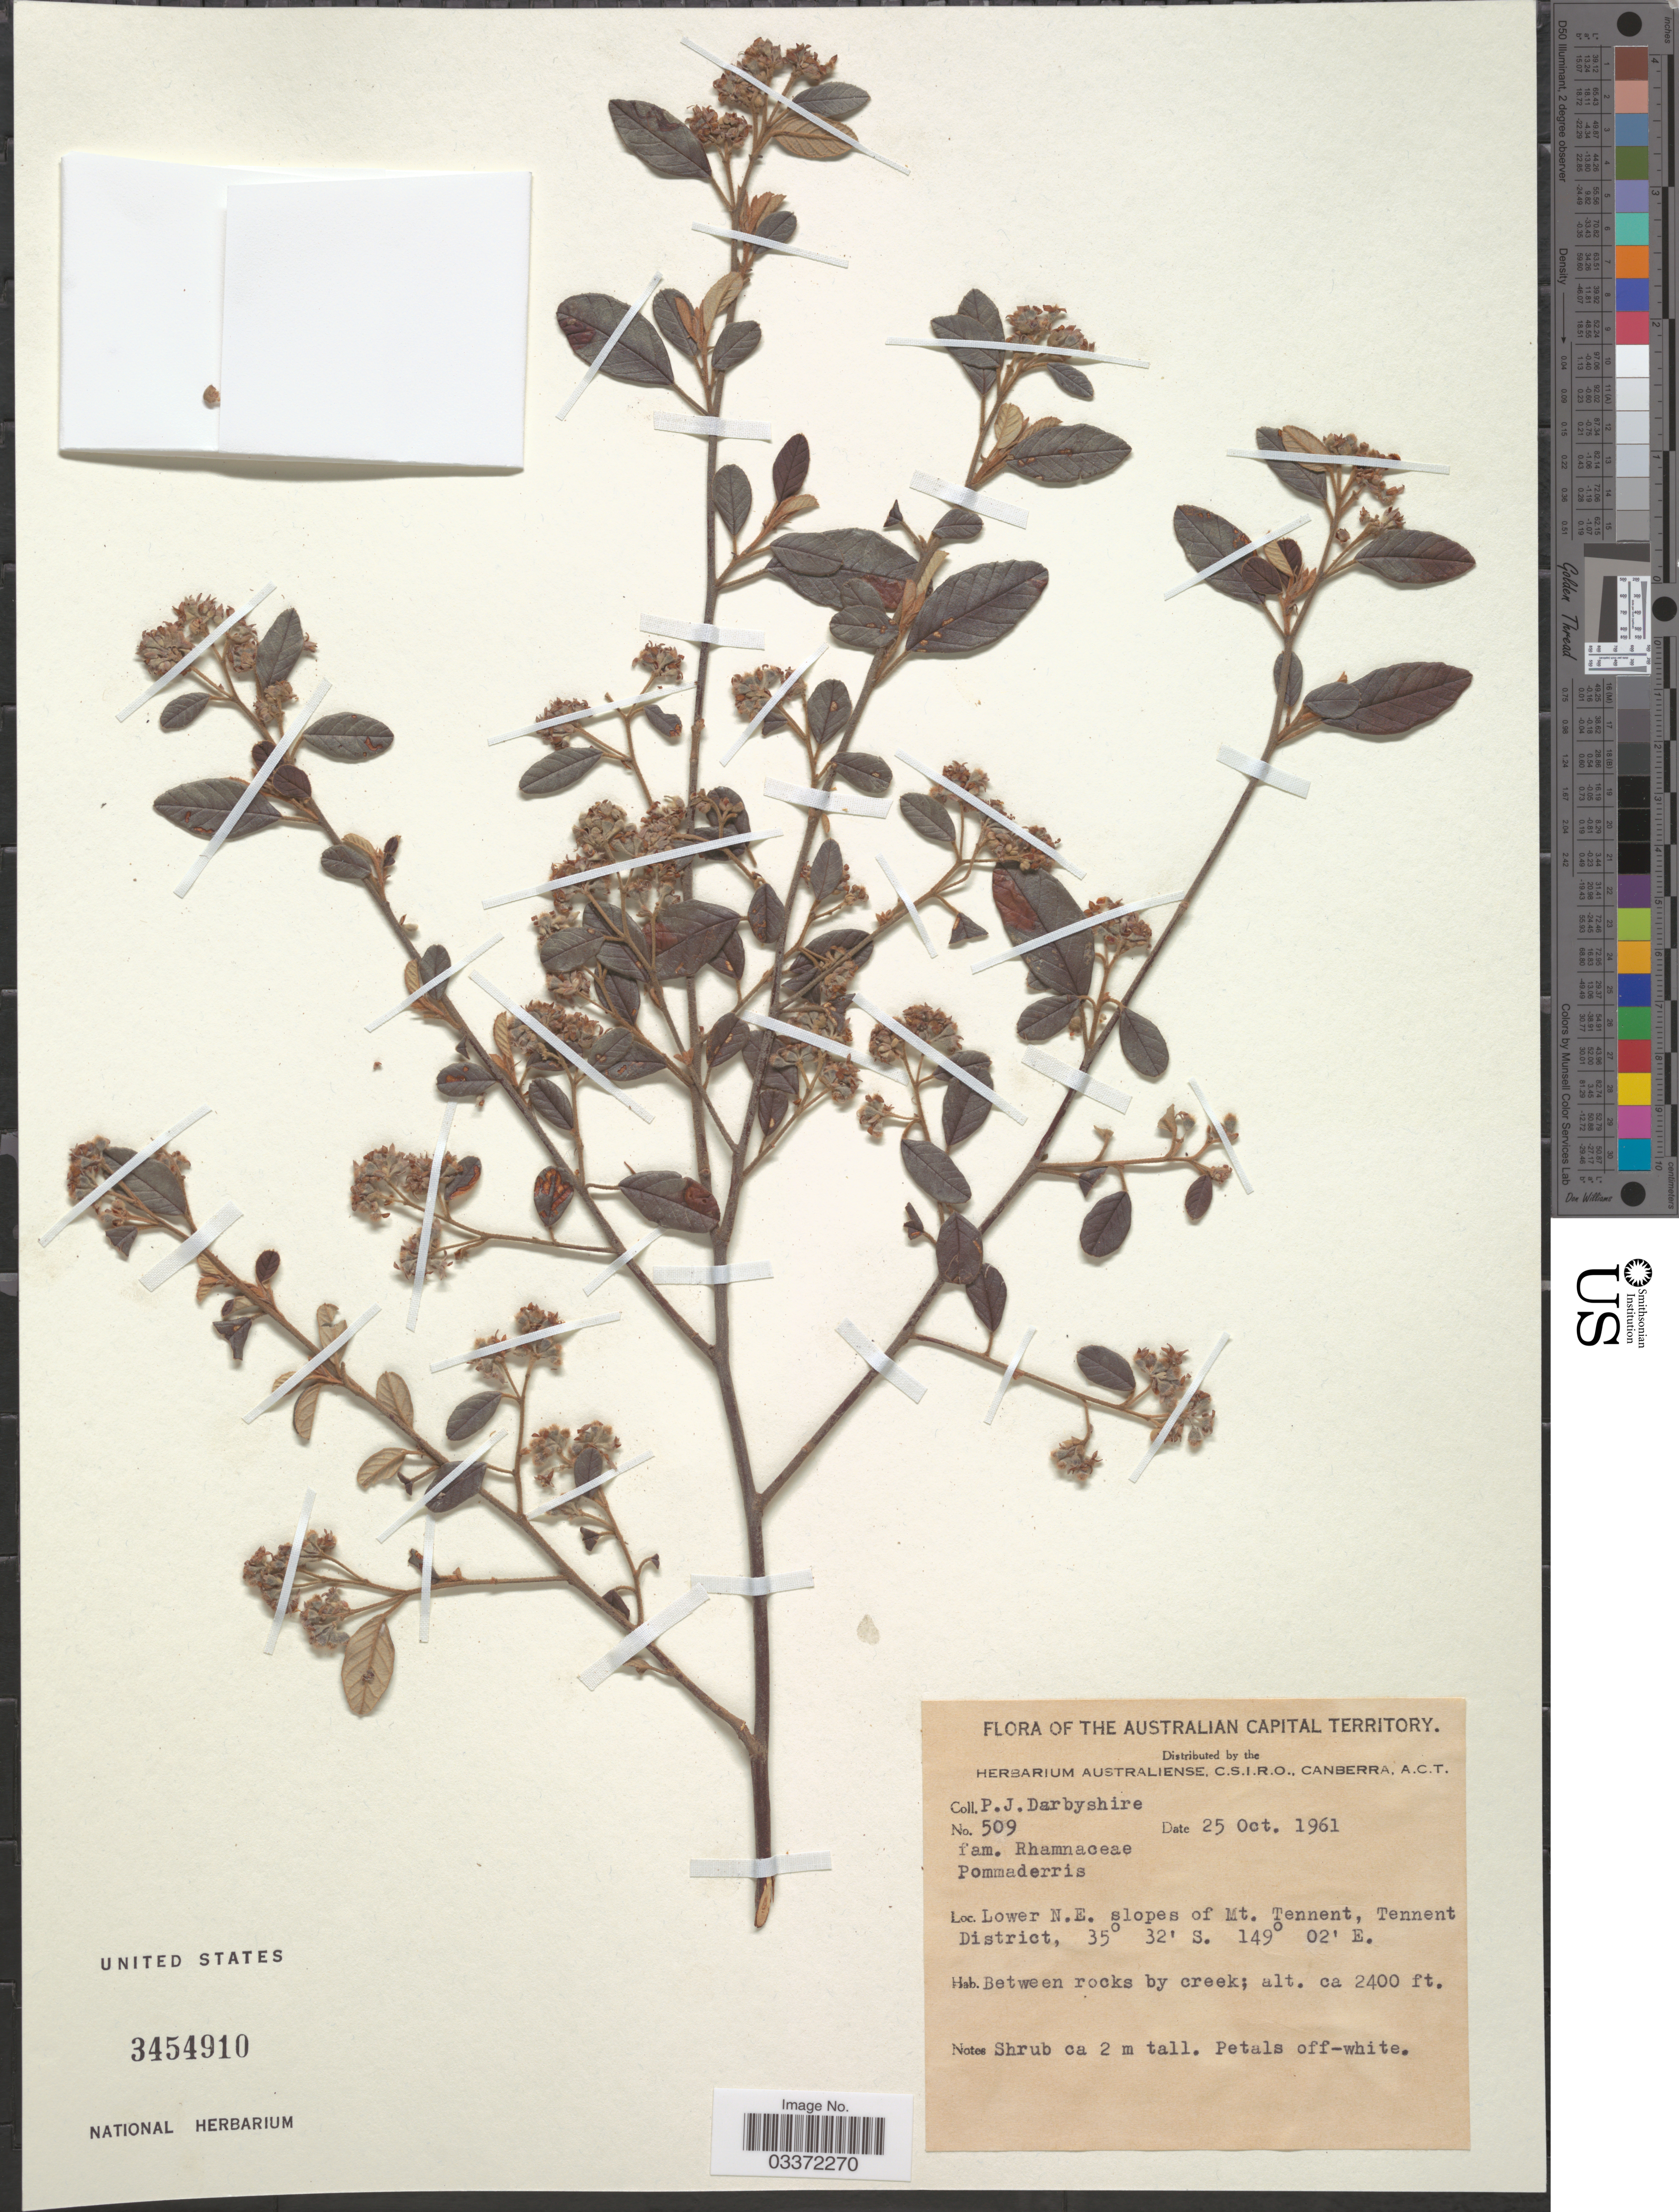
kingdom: Plantae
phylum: Tracheophyta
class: Magnoliopsida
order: Rosales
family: Rhamnaceae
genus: Pomaderris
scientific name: Pomaderris sp.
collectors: P. Darbyshire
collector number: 509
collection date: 1961-10-25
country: Australia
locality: Australian Capital Territory, Lower N.E. slopes of Mt. Tennet, Tennent District.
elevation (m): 732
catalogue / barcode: US 3454910